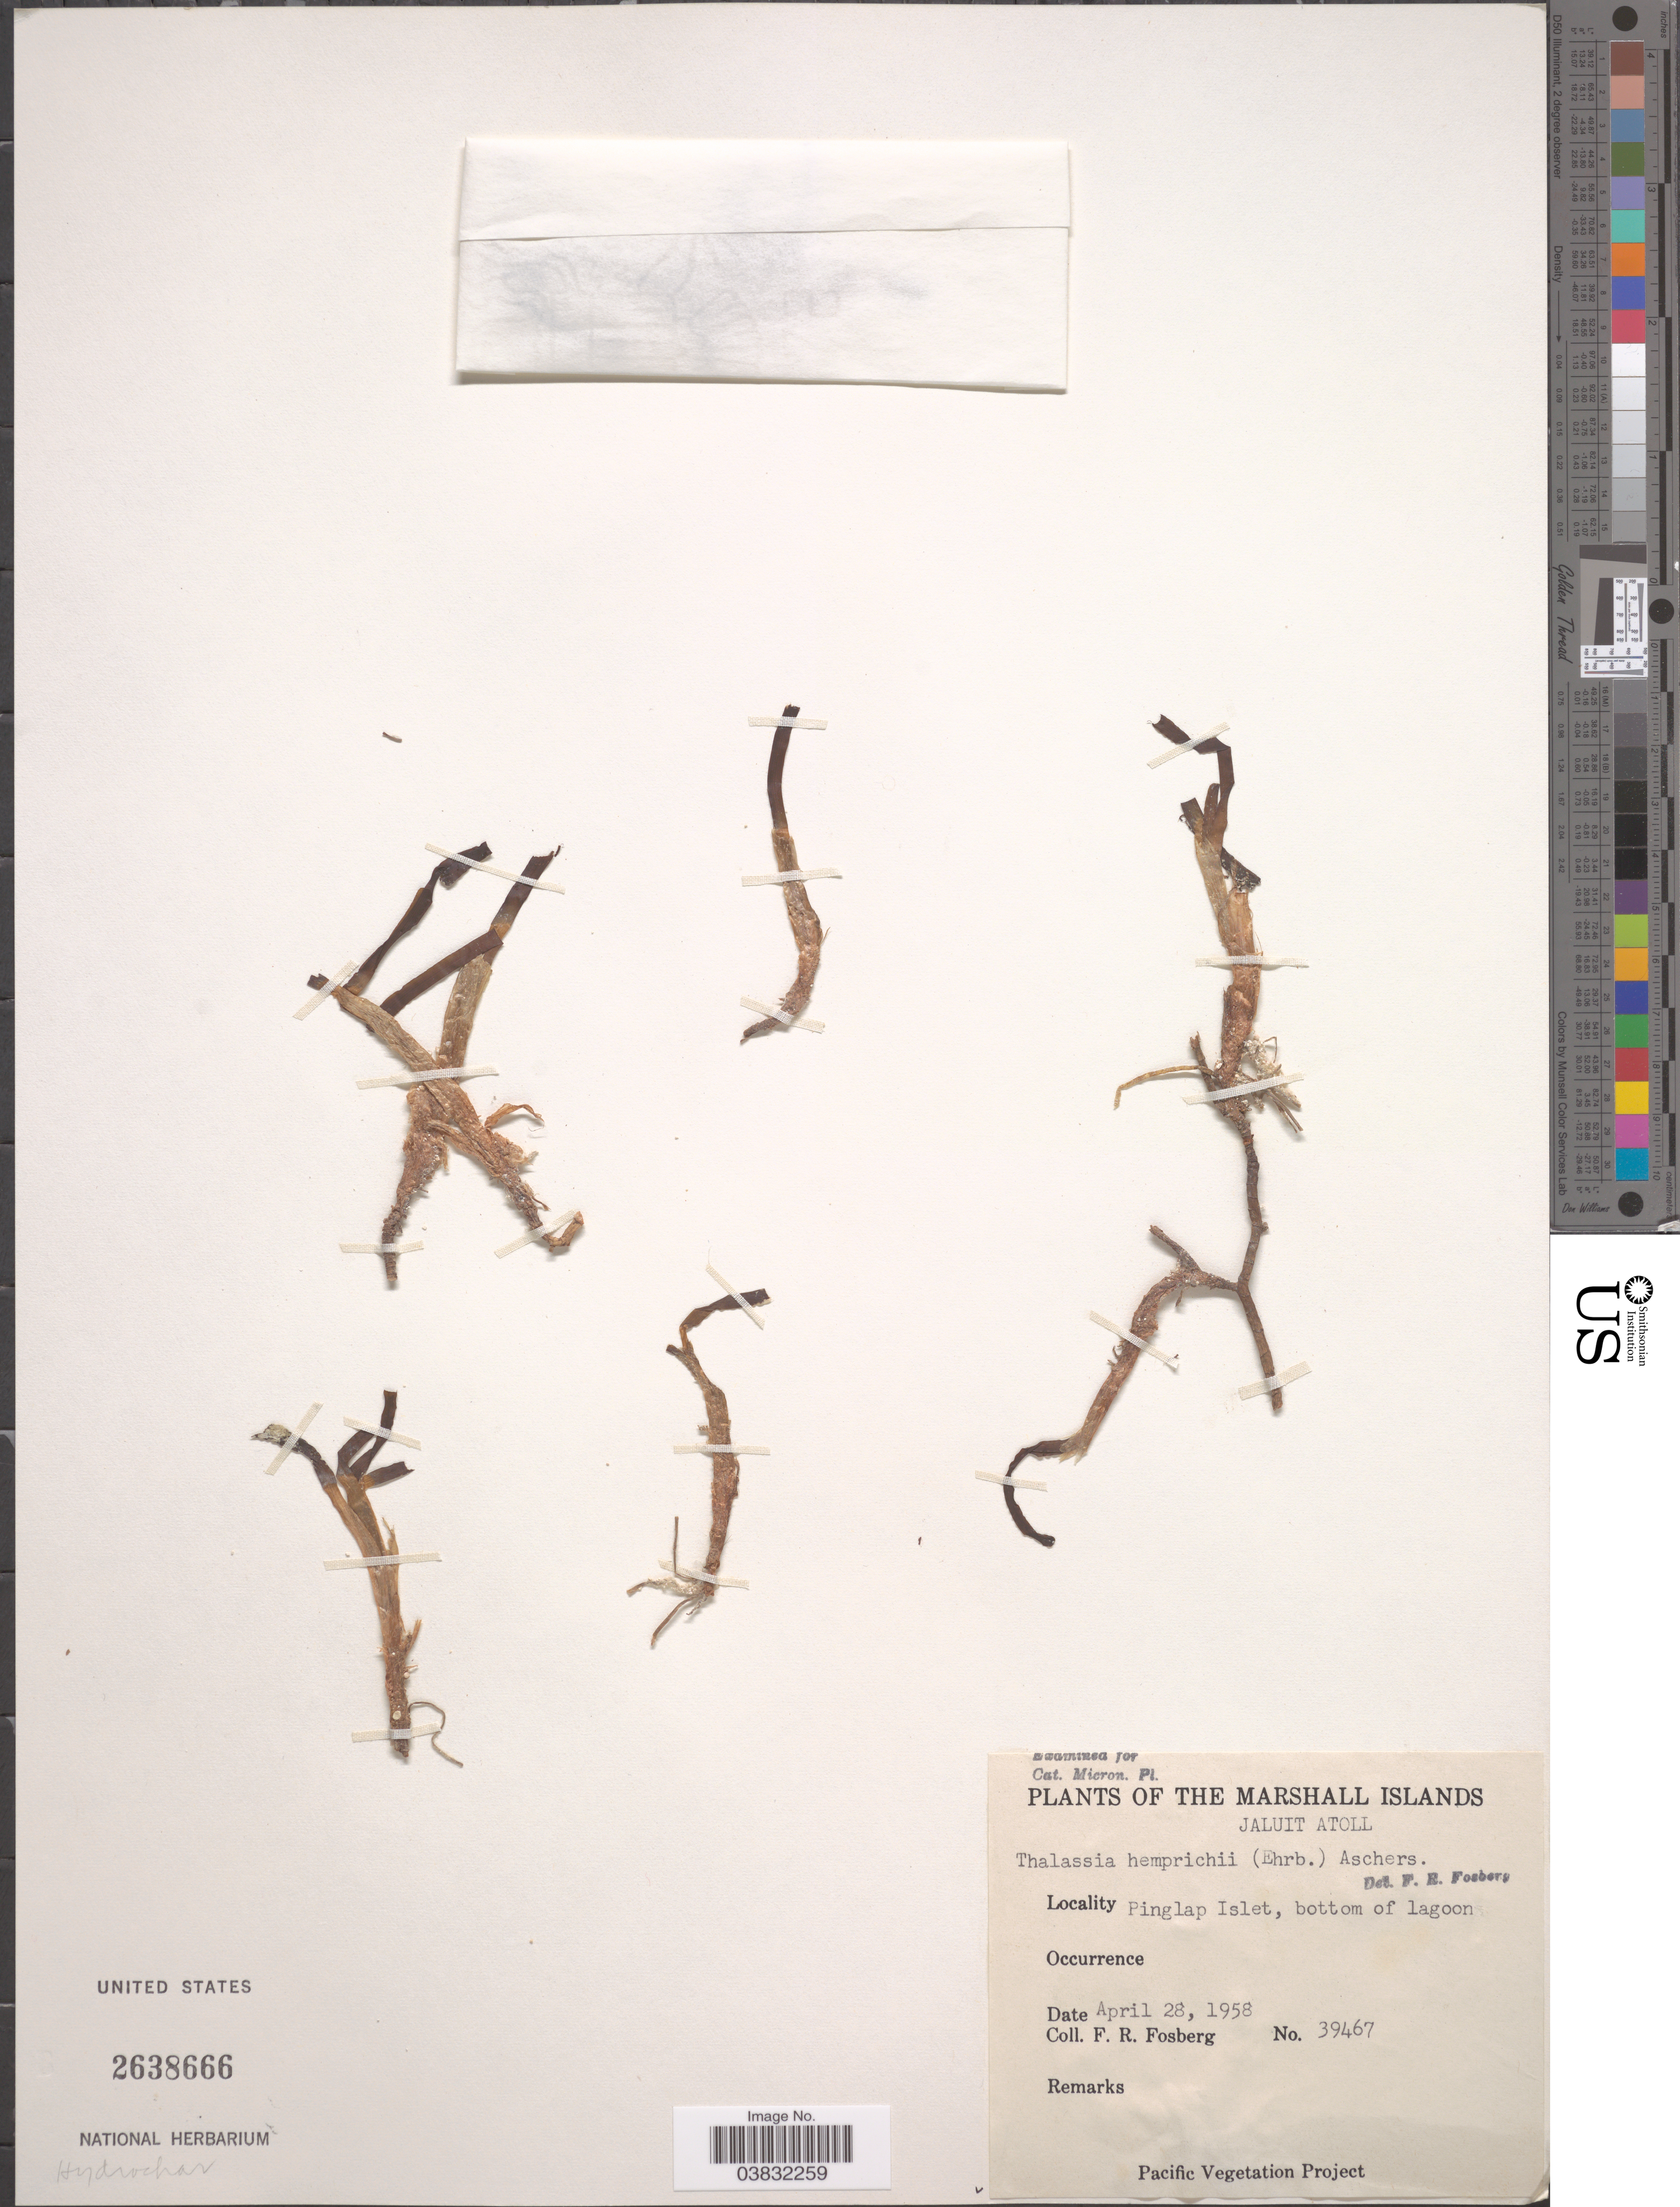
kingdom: Plantae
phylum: Tracheophyta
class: Liliopsida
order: Alismatales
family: Hydrocharitaceae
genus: Thalassia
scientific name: Thalassia hemprichii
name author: Asch.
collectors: F. R. Fosberg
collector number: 39467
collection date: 1958-04-28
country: Marshall Islands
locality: Marshall Islands. Jaluit Atoll. Pinglap Islet, bottom of lagoon.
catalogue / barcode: US 2638666